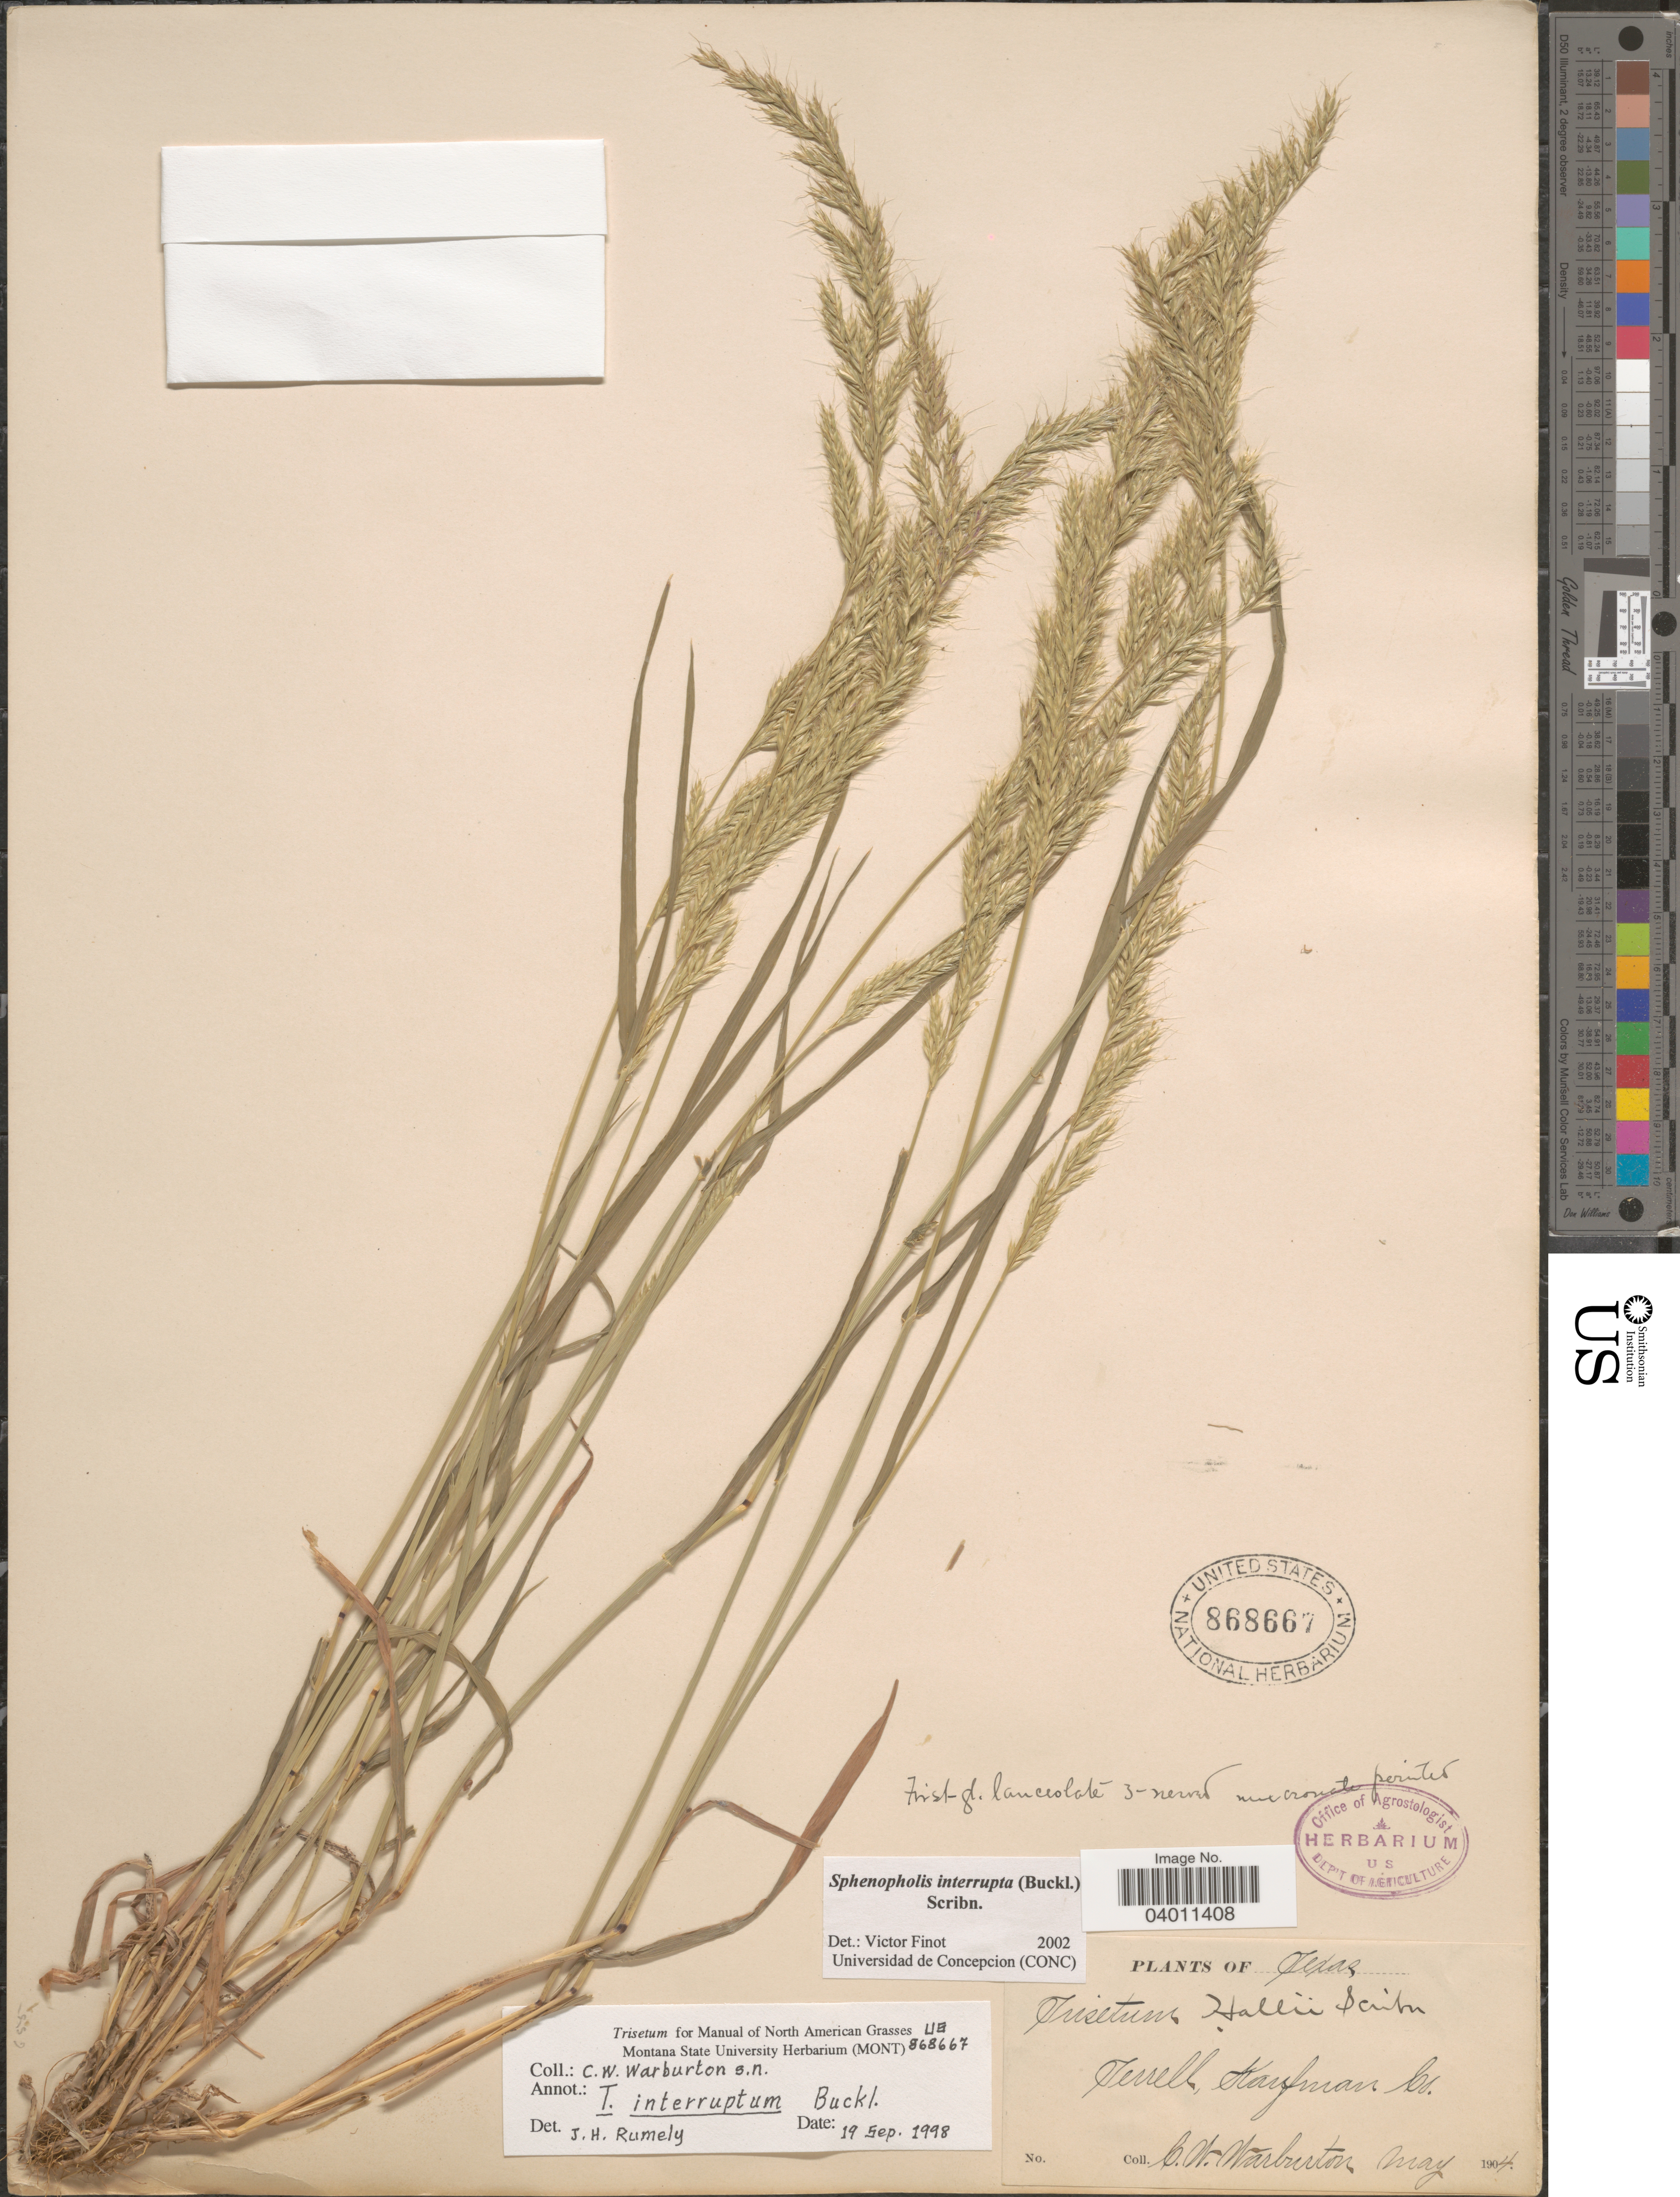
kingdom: Plantae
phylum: Tracheophyta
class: Liliopsida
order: Poales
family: Poaceae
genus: Sphenopholis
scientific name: Sphenopholis interrupta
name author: (Buckley) Scribn.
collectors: C. Warburton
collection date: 1904-05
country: United States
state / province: Texas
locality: Terrell Haufman Co.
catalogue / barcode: US 868667